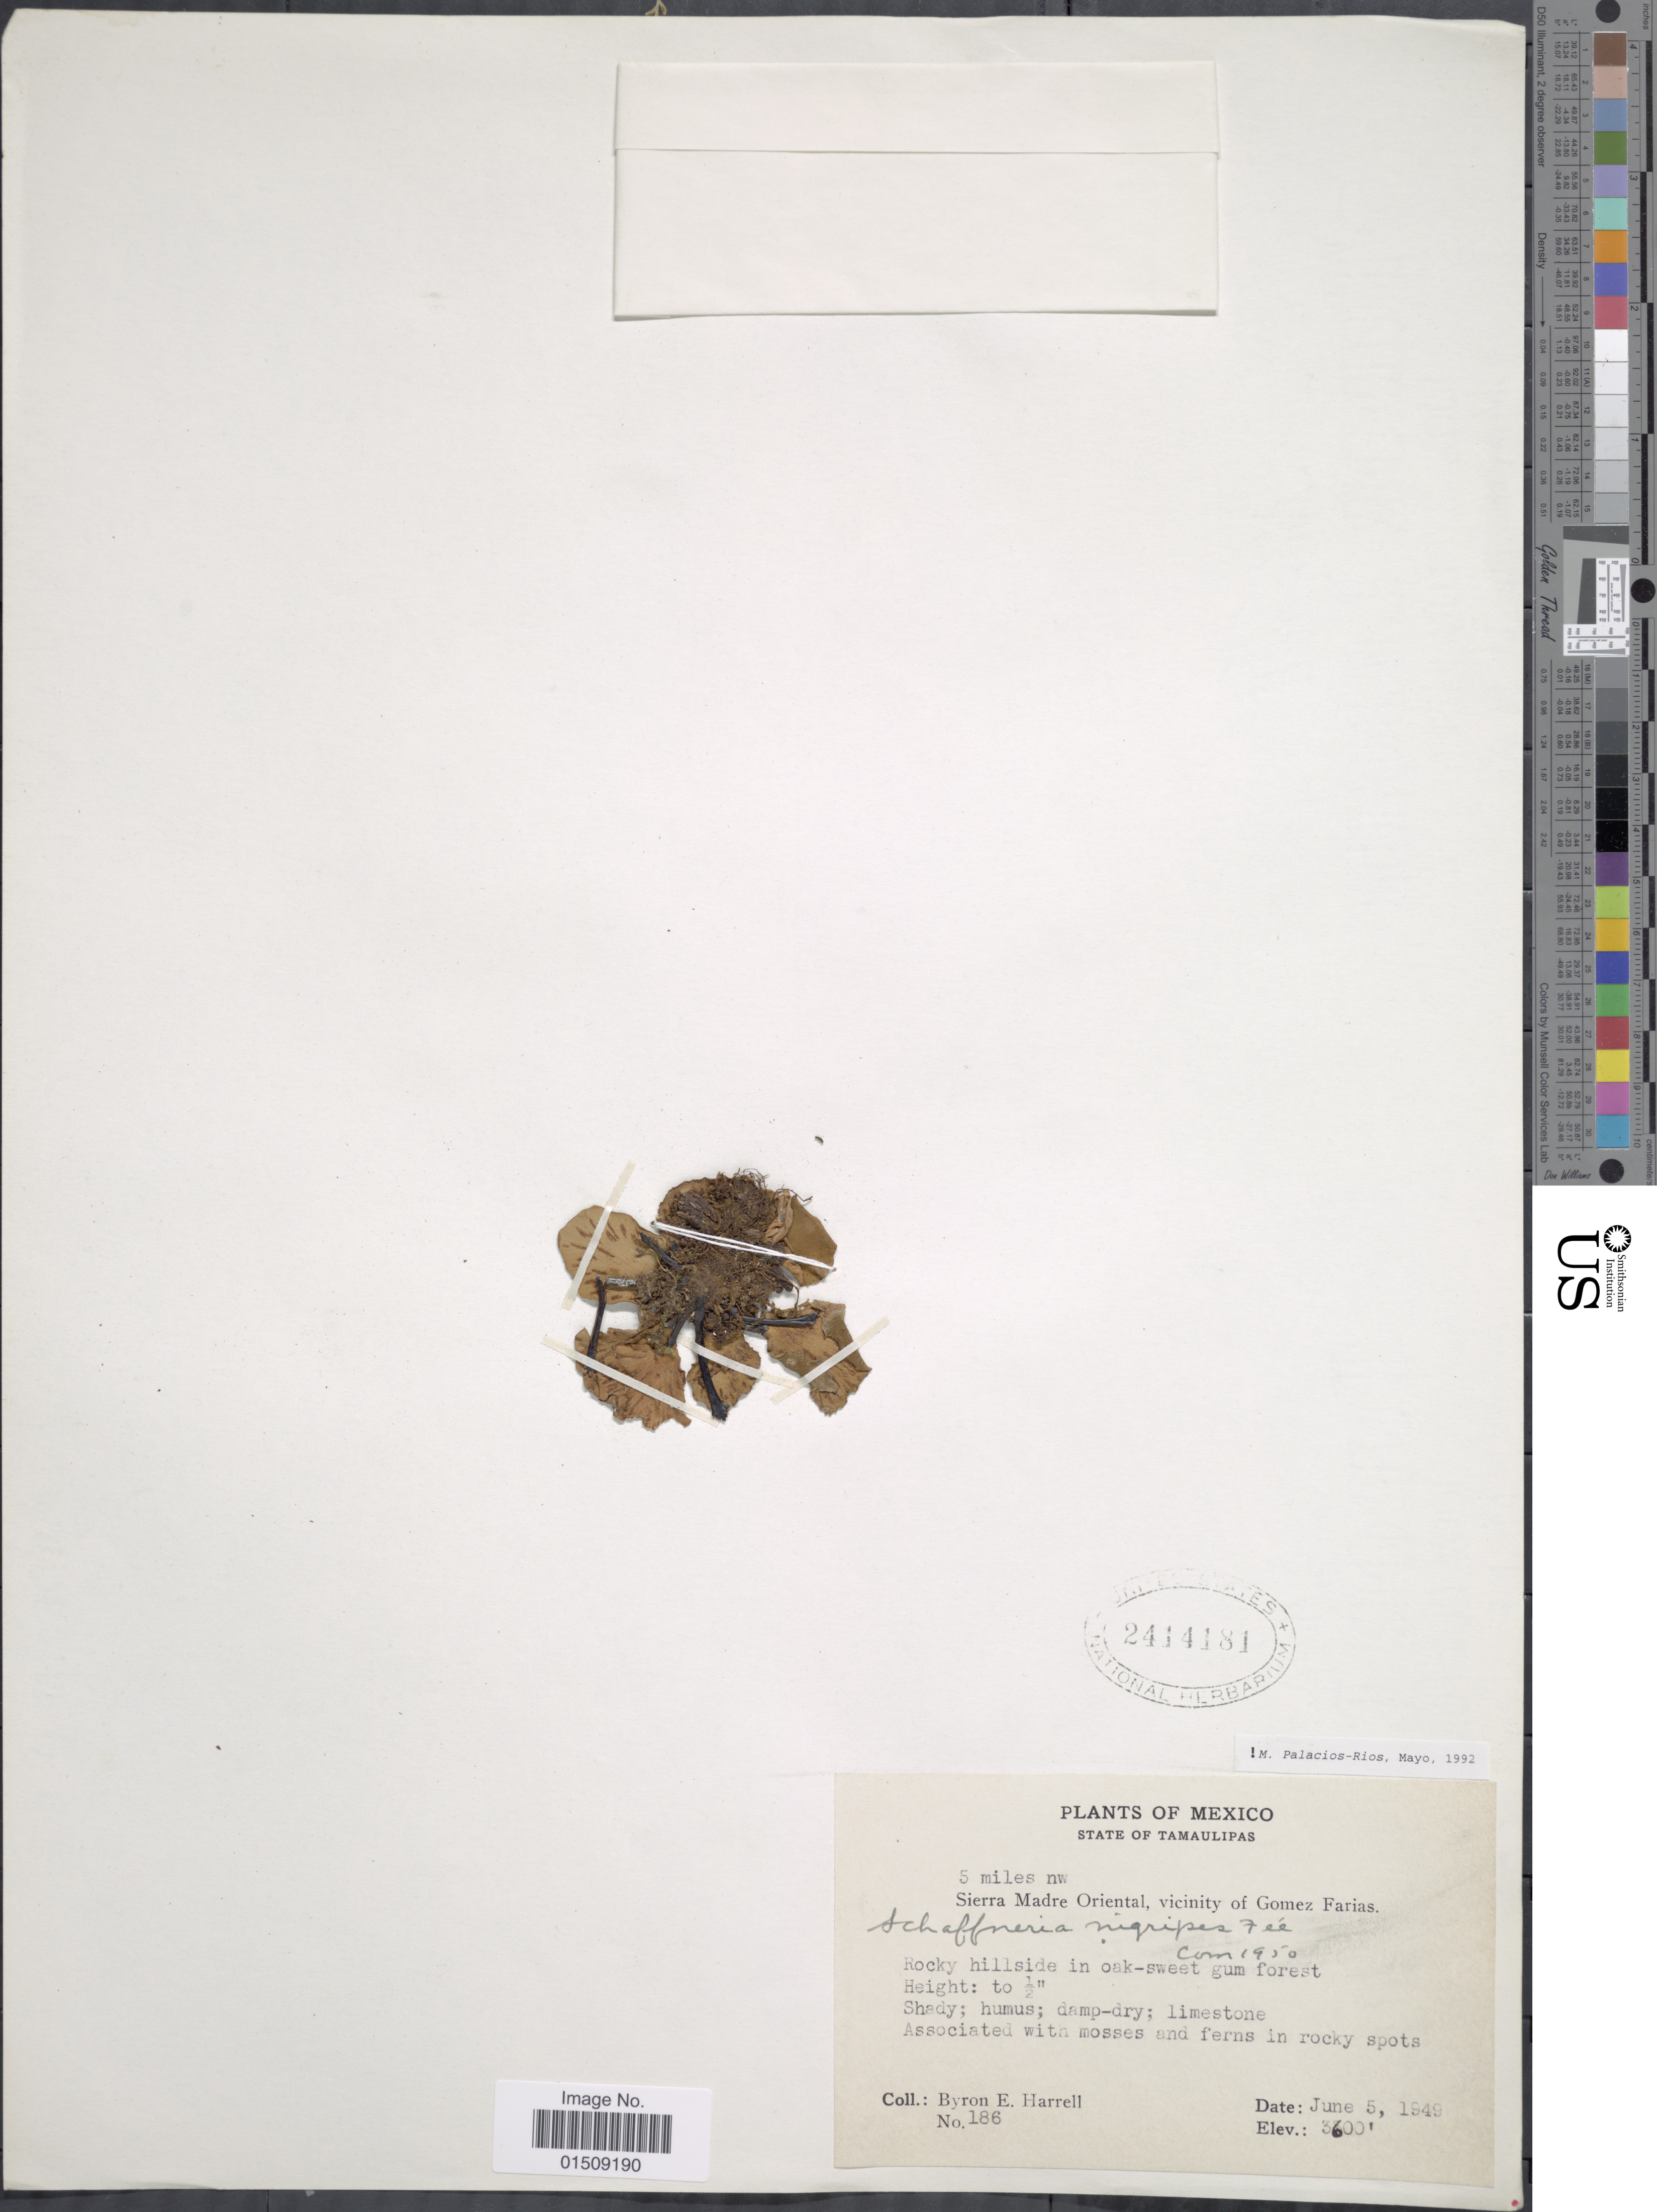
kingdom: Plantae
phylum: Tracheophyta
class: Polypodiopsida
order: Polypodiales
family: Aspleniaceae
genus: Asplenium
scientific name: Asplenium nigripes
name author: (Fée) Hook.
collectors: B. Harrell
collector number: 186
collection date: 1949-06-05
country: Mexico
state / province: Tamaulipas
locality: State of Tamaulipas, 5 miles nw. Sierra Madre Oriental, vicinity of Gomez Farias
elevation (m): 1097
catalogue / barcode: US 2414181